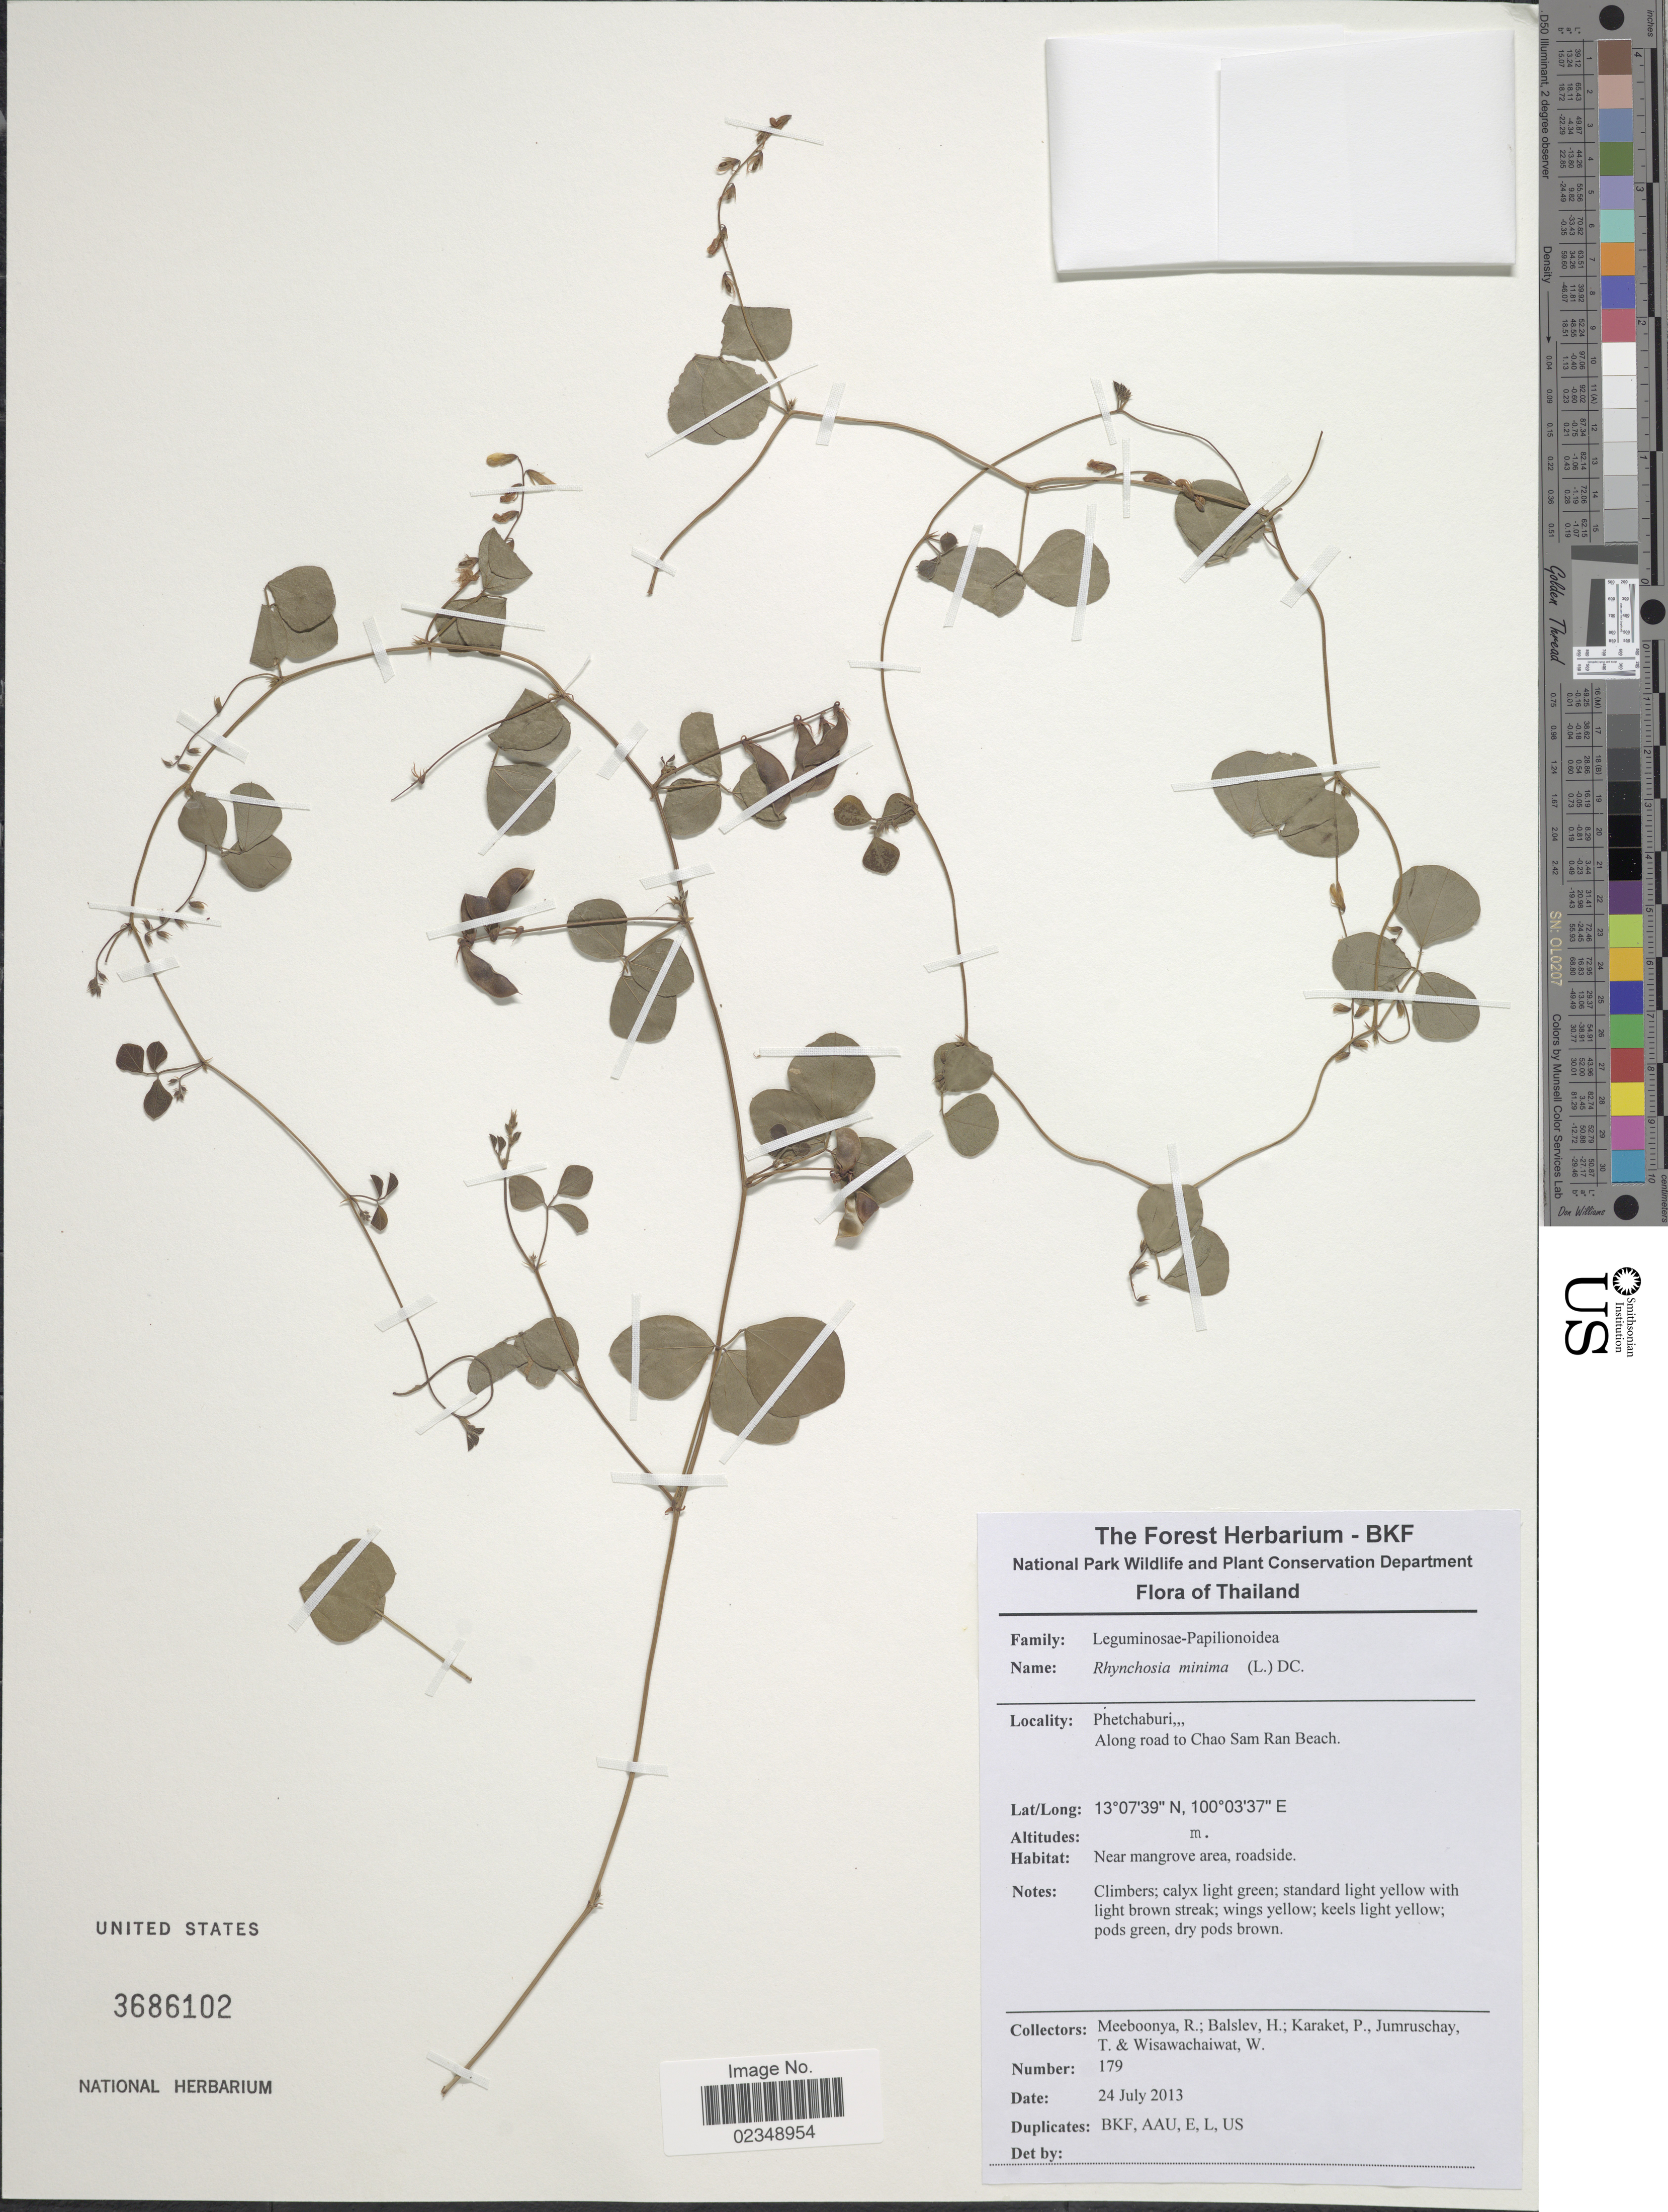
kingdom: Plantae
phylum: Tracheophyta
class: Magnoliopsida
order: Fabales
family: Fabaceae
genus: Rhynchosia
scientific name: Rhynchosia minima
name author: (L.) DC.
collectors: R. Meeboonya, H. Balslev, P. Karaket, T. Jumruschay & W. Wisawachaiwat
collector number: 179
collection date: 2013-07-24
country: Thailand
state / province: Phetchaburi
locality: Along road to Chao Sam Ran Beach, near mangrove area, roadside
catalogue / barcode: US 3686102